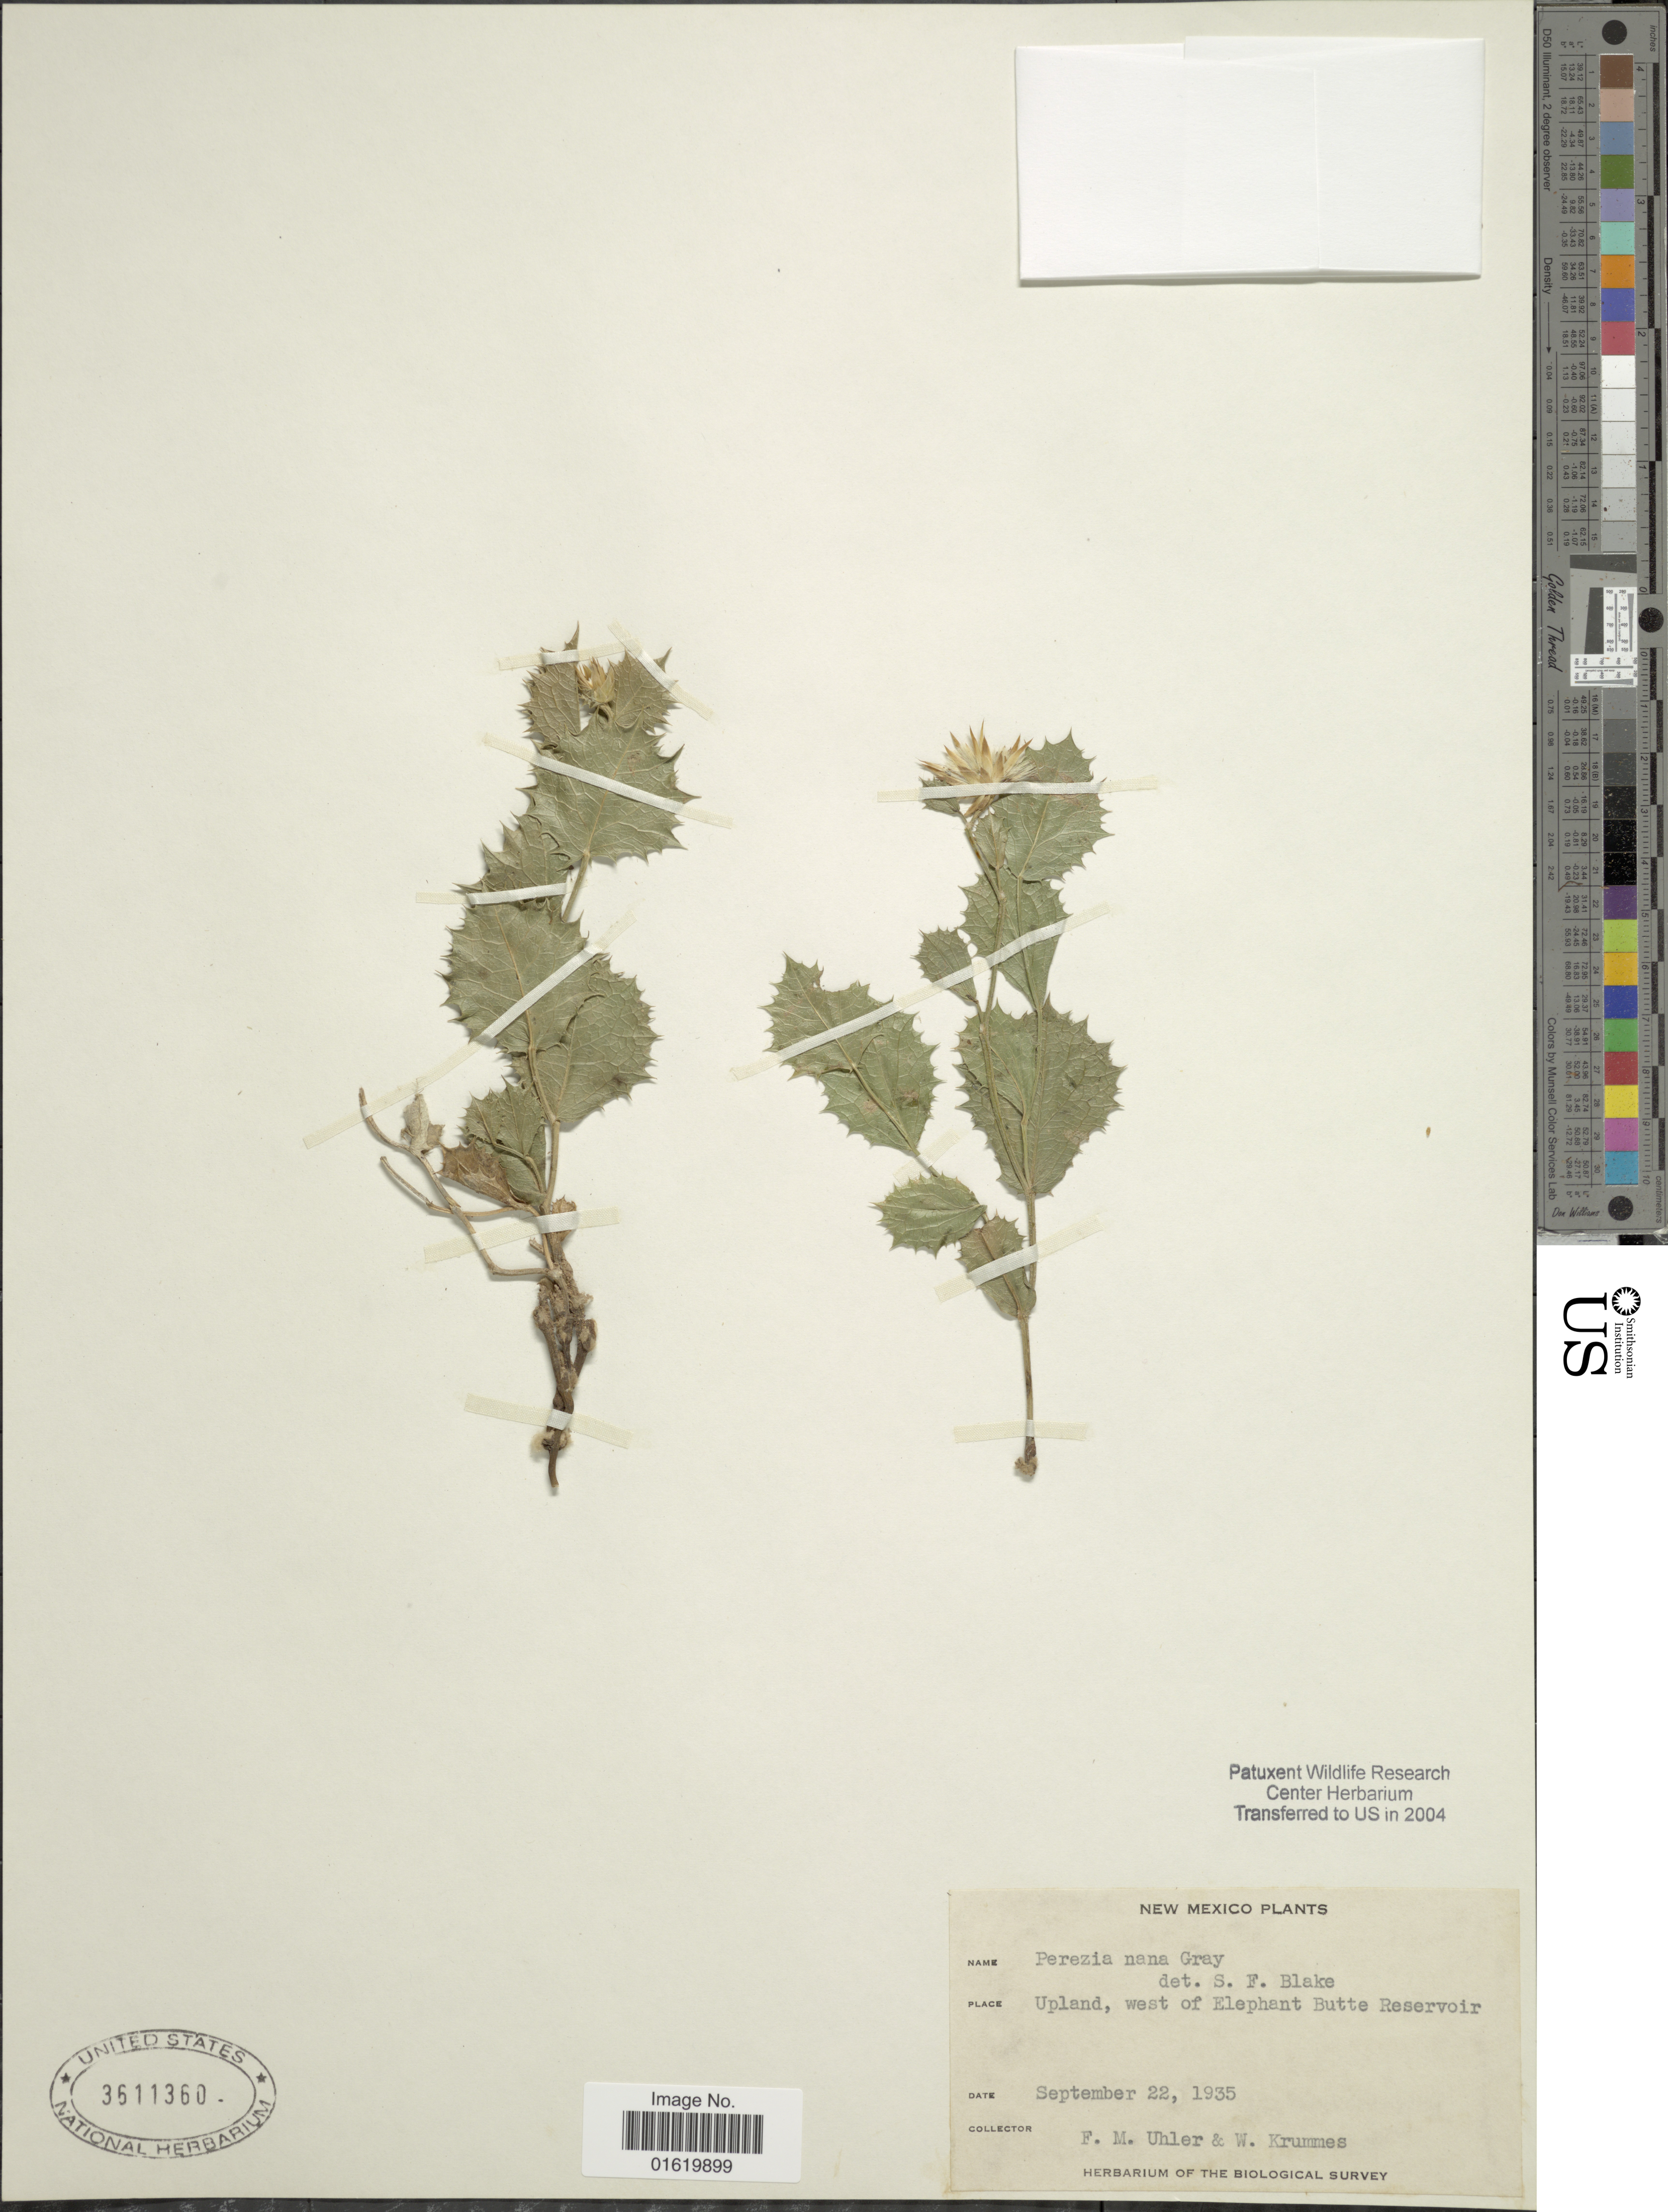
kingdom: Plantae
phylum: Tracheophyta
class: Magnoliopsida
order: Asterales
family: Asteraceae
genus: Acourtia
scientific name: Acourtia nana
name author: (A. Gray) Reveal & R.M. King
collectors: F. M. Uhler & W. Krummes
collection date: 1935-09-22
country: United States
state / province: New Mexico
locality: Upland, west of Elephant Butte Reservoir.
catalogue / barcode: US 3611360